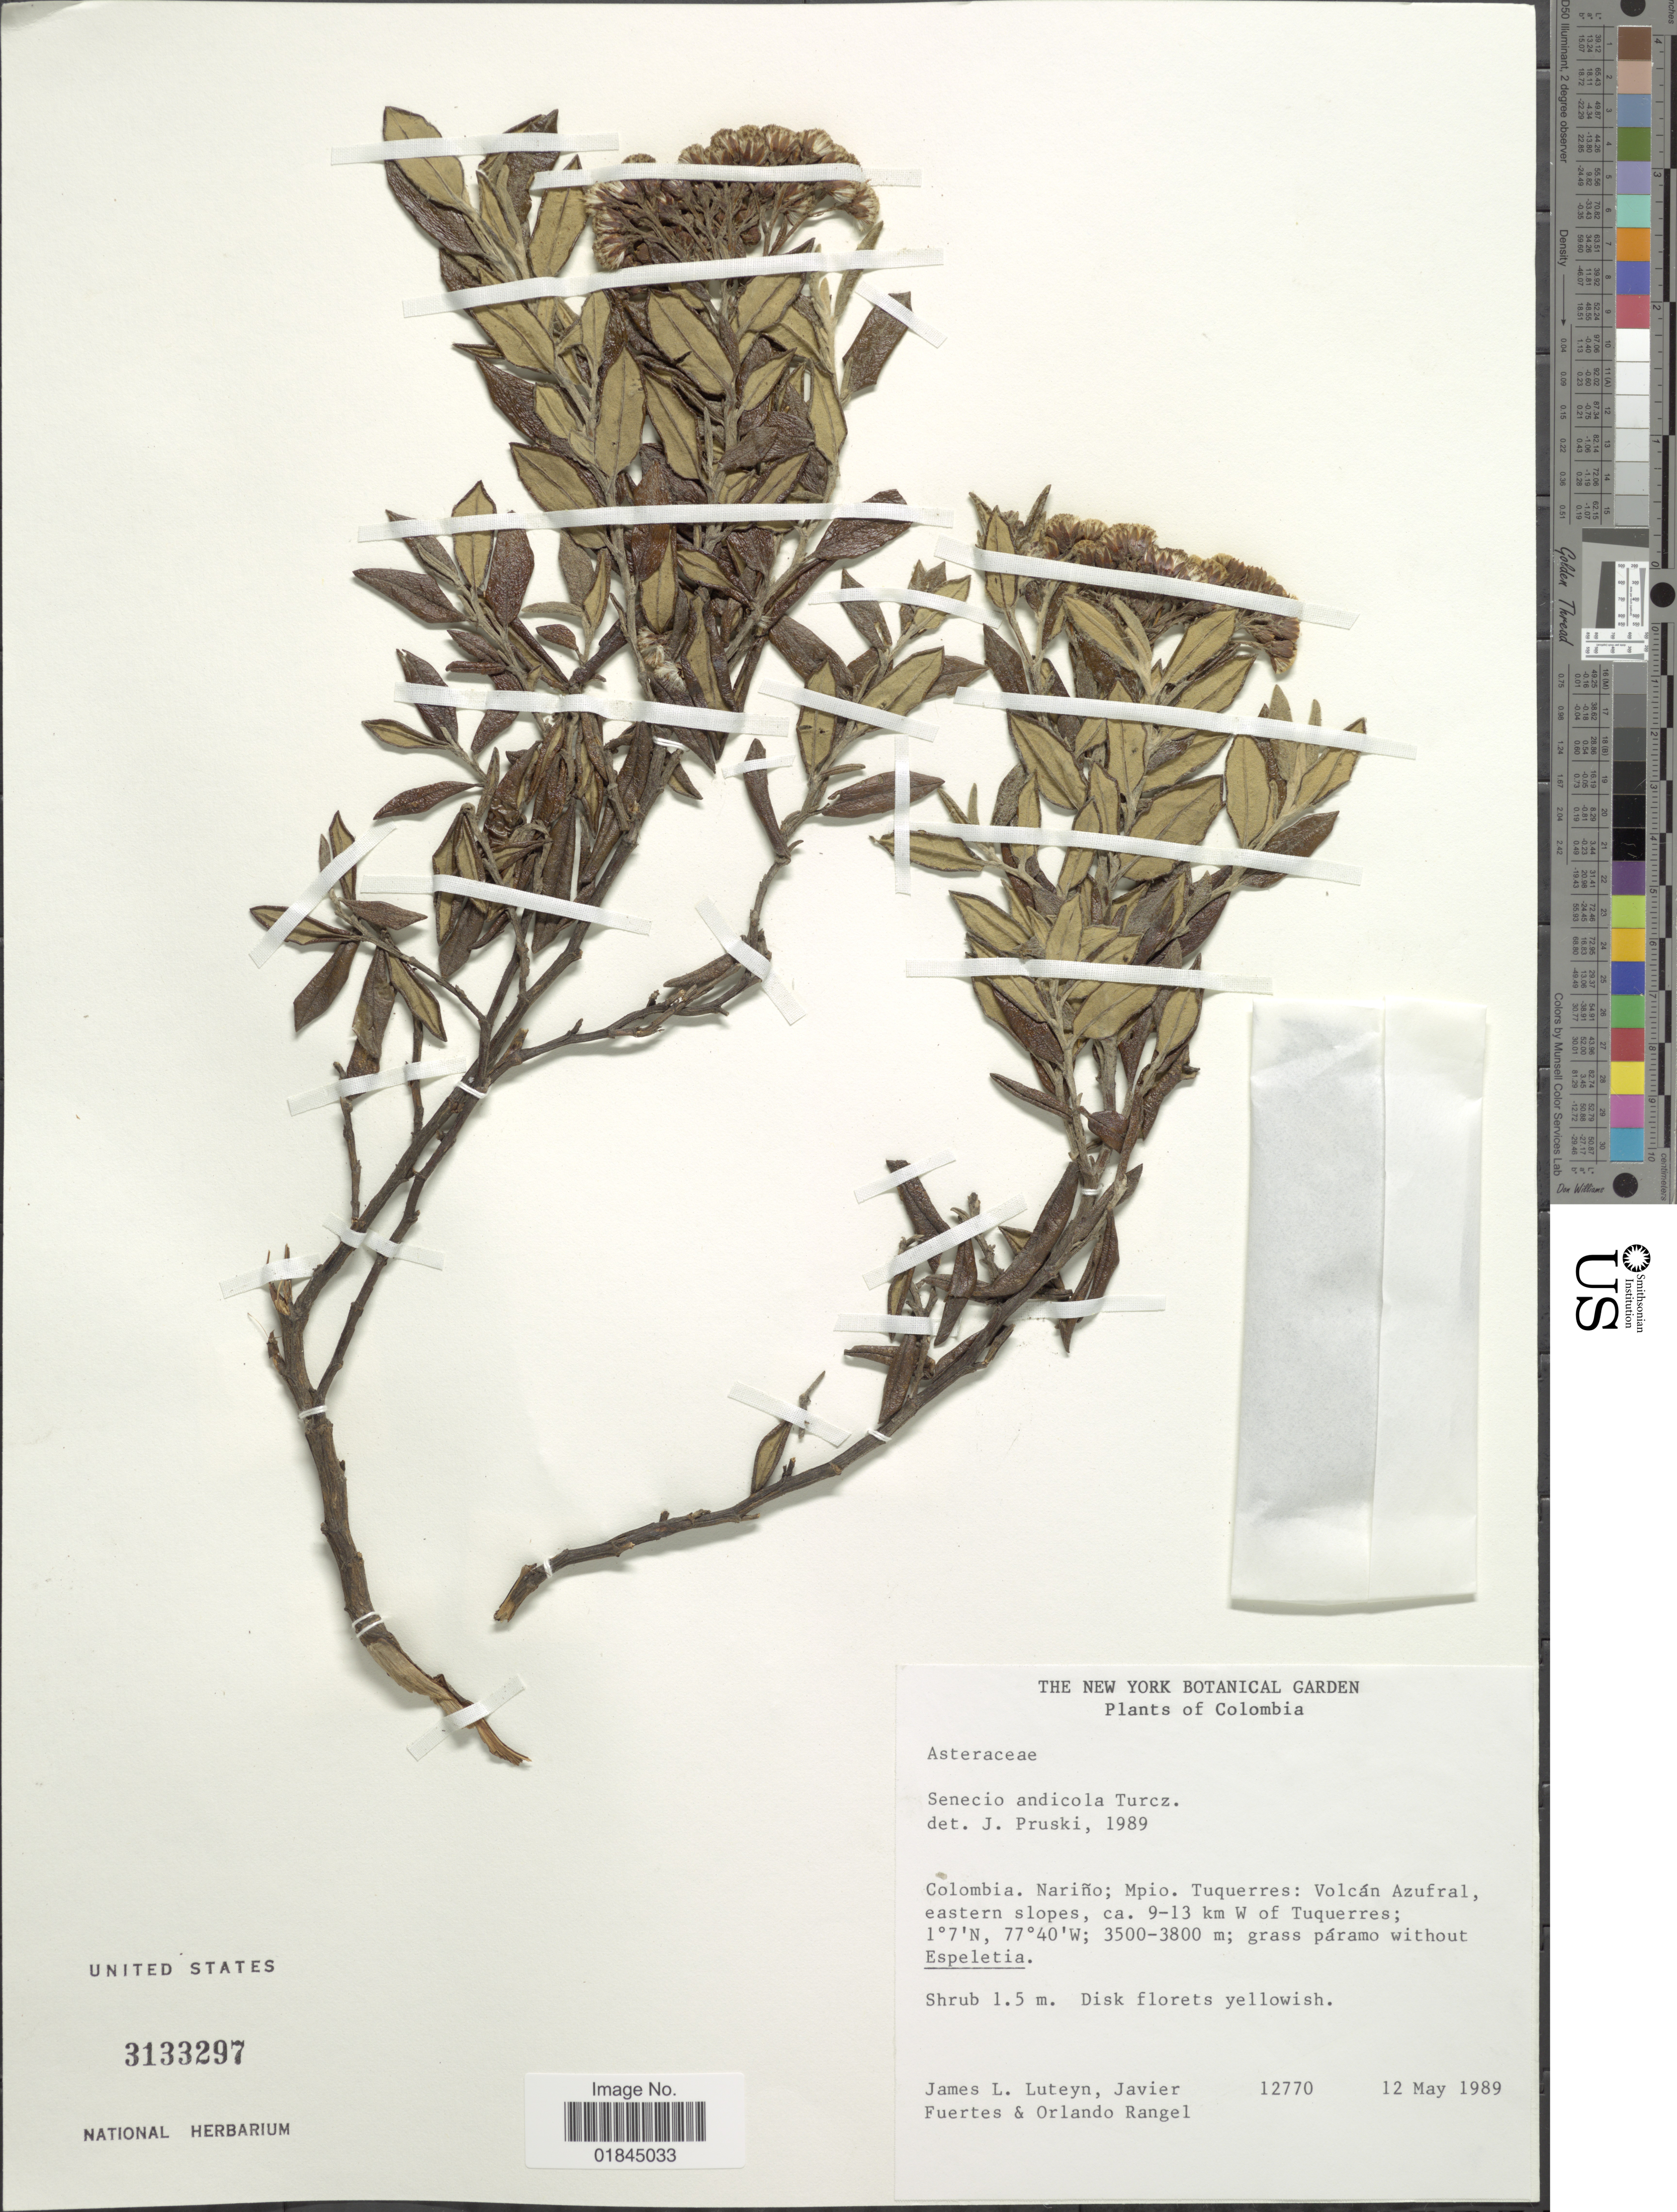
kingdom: Plantae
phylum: Tracheophyta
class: Magnoliopsida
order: Asterales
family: Asteraceae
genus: Pentacalia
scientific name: Pentacalia andicola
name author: (Turcz.) Cuatrec.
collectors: J. L. Luteyn, J. Fuertes & O. Rangel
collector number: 12770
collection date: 1989-05-12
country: Colombia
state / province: Nariño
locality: Mpio. Tuquerres: Volcan Azufral, eastern slopes, ca. 9-13 km W of Tuquerres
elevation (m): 3500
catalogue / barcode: US 3133297